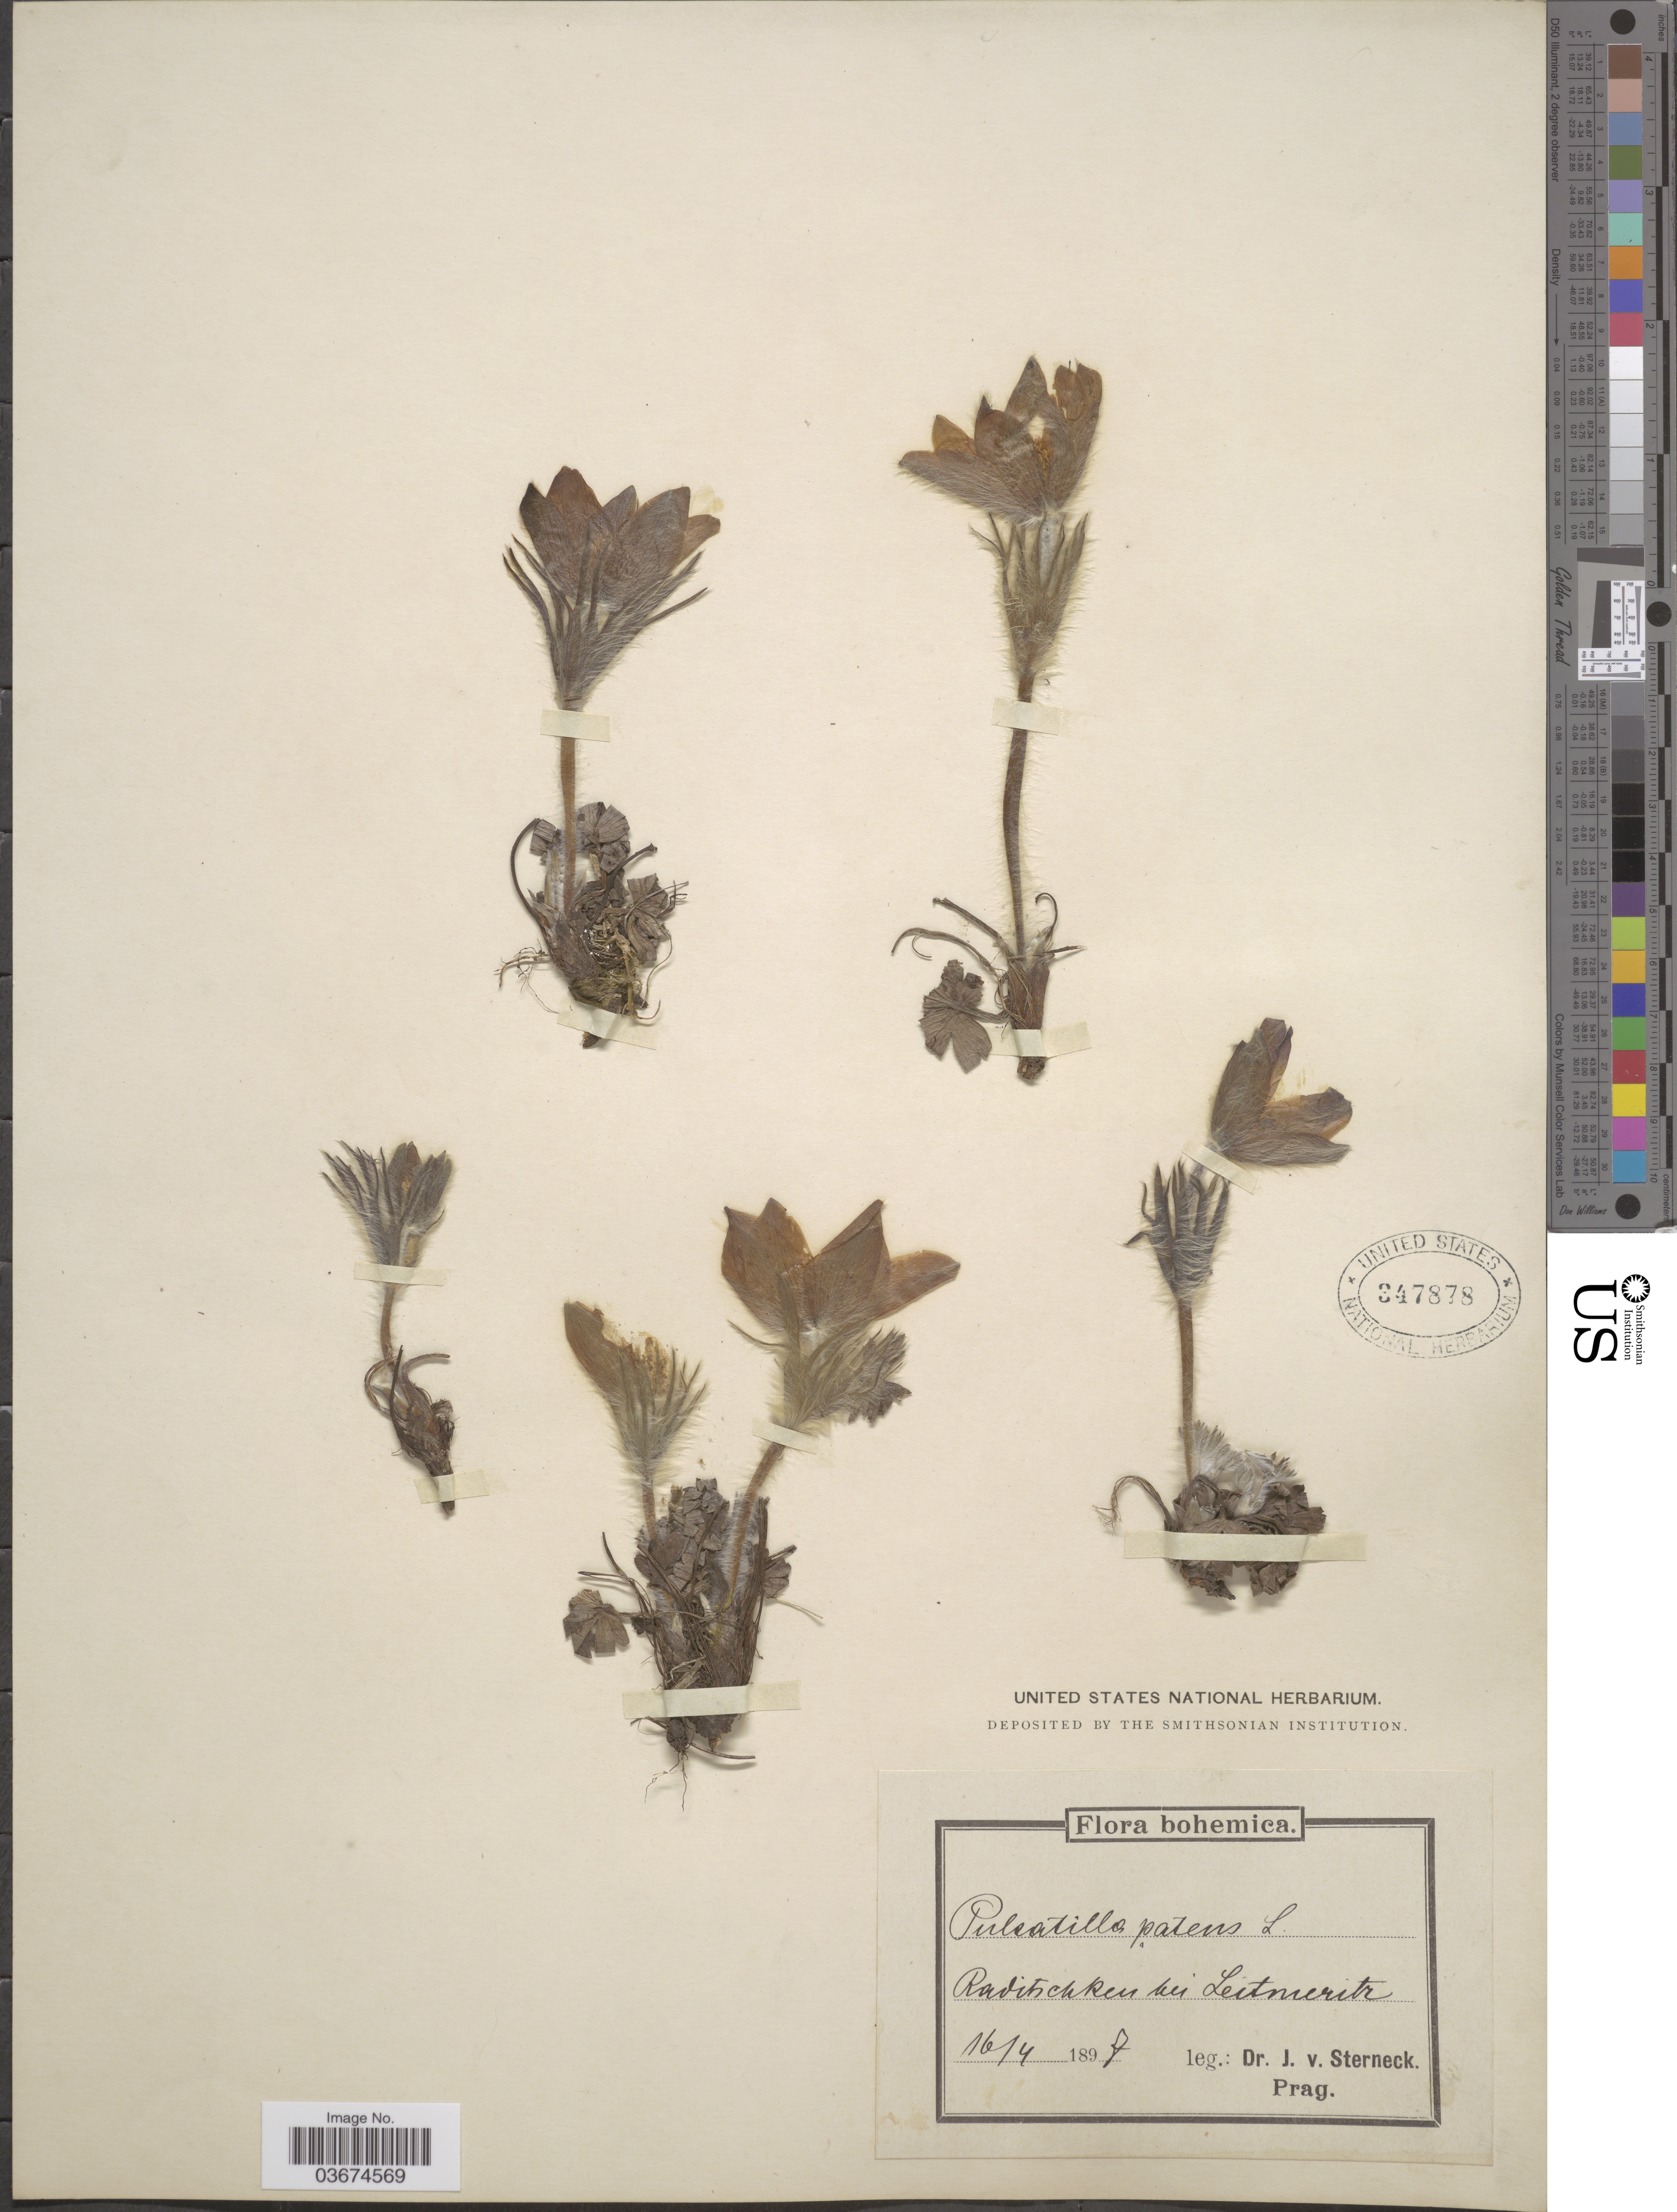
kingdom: Plantae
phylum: Tracheophyta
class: Magnoliopsida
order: Ranunculales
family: Ranunculaceae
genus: Pulsatilla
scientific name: Pulsatilla patens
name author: (L.) Mill.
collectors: J. von Sterneck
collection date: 1897-04-16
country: Czechia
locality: Bohemica. Raditschken bei Leitmeritz.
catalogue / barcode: US 347878